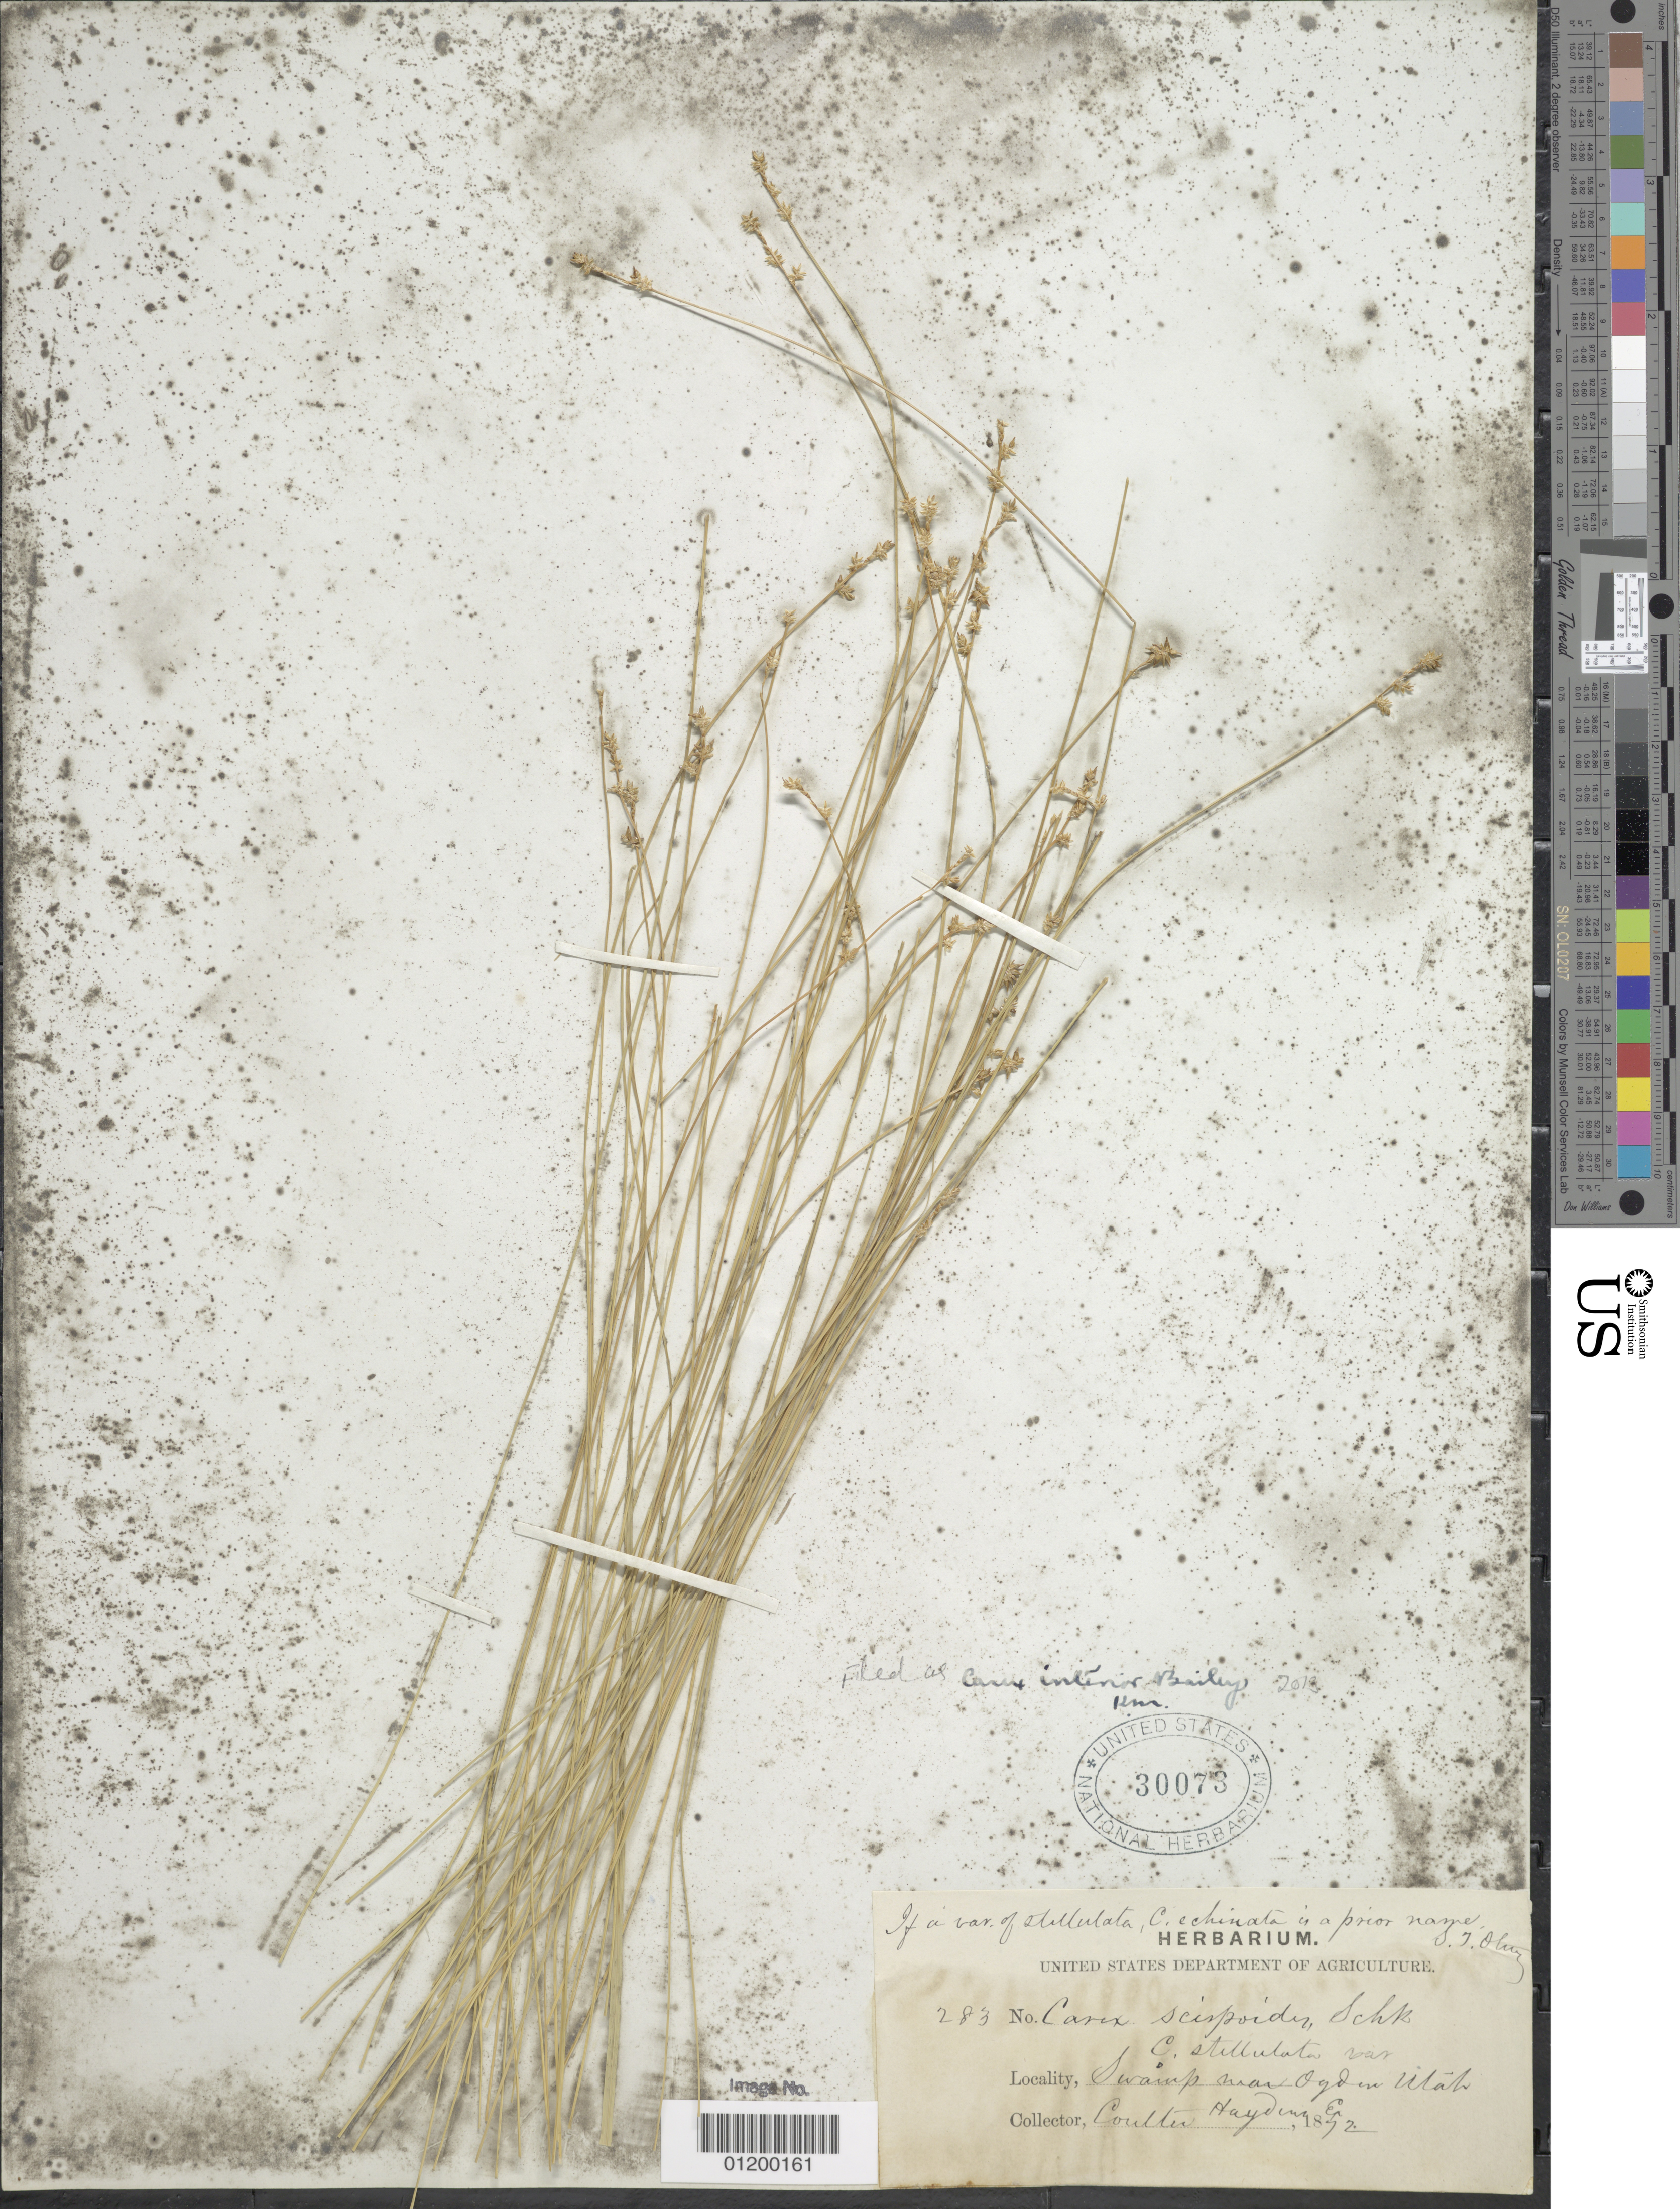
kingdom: Plantae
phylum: Tracheophyta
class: Liliopsida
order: Poales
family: Cyperaceae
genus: Carex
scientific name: Carex interior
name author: L.H. Bailey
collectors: J. M. Coulter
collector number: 283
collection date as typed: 1872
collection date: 1872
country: United States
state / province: Utah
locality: Swamp near Ogden.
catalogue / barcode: US 30073